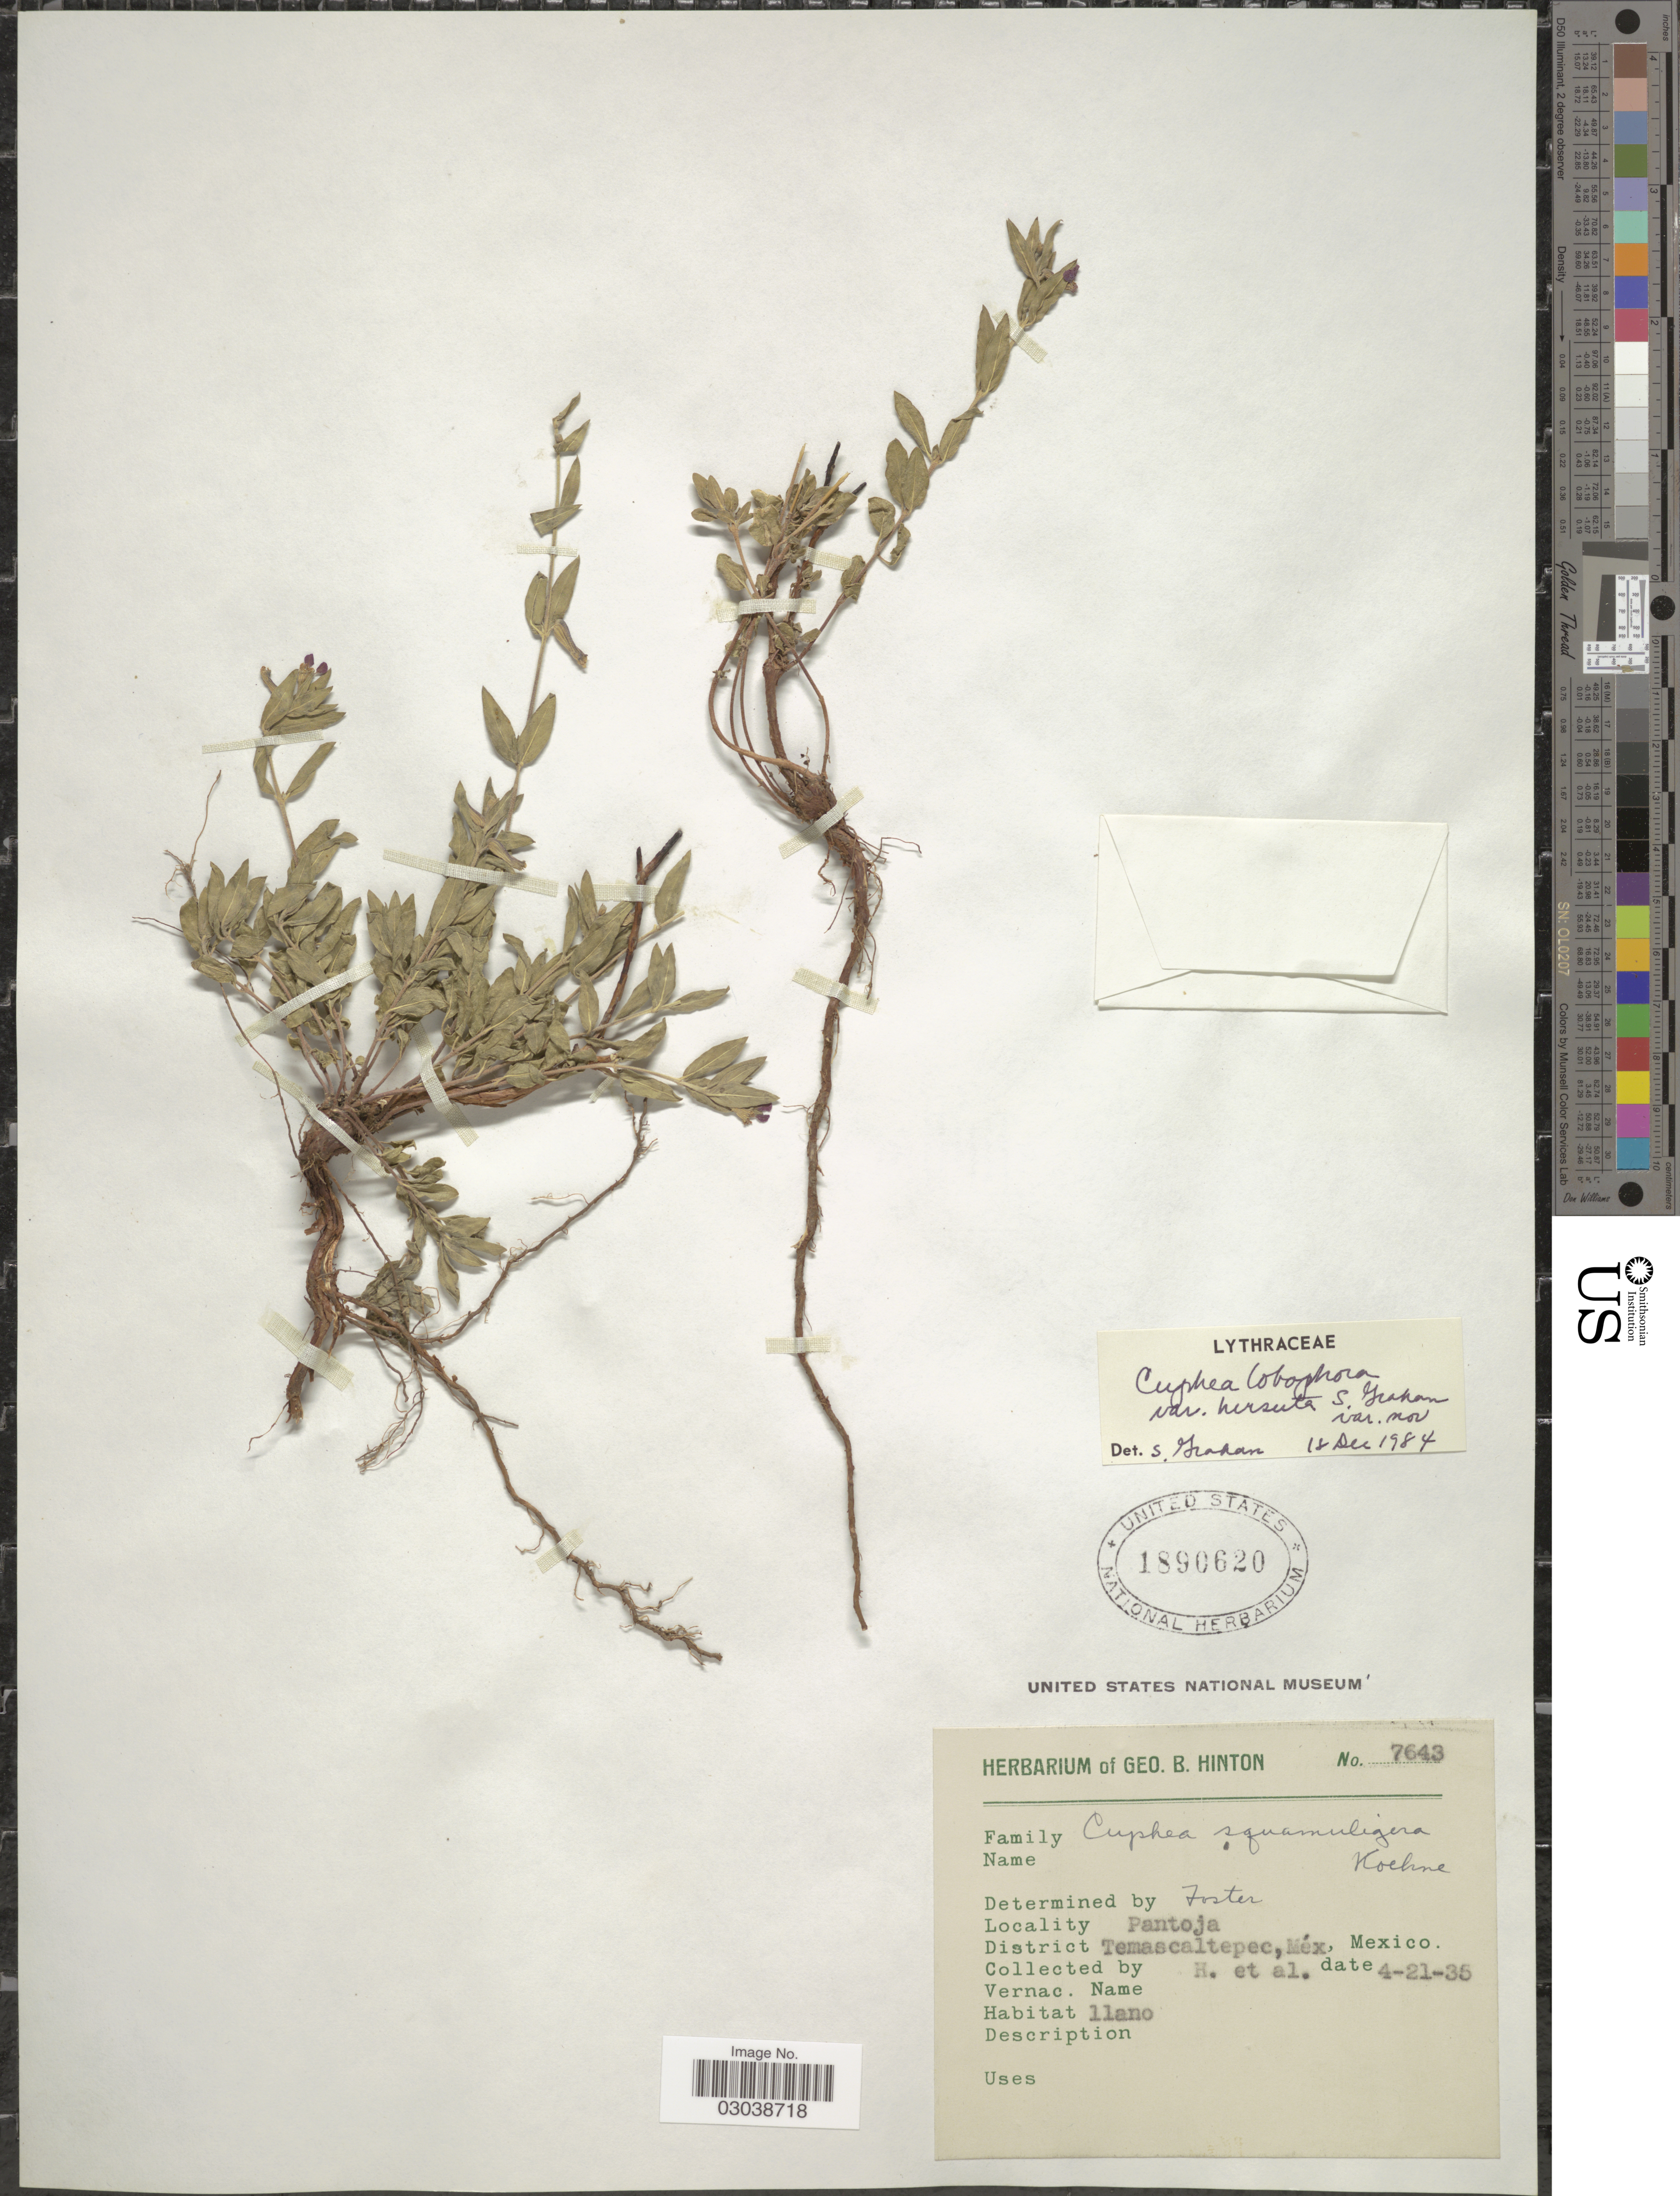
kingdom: Plantae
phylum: Tracheophyta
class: Magnoliopsida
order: Myrtales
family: Lythraceae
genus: Cuphea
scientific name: Cuphea lobophora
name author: Koehne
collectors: G. B. Hinton & et al.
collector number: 7643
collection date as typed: Transcribed d/m/y: 21/4/35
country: Mexico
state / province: México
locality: Pantoja, District Temascaltepec.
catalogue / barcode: US 1890620